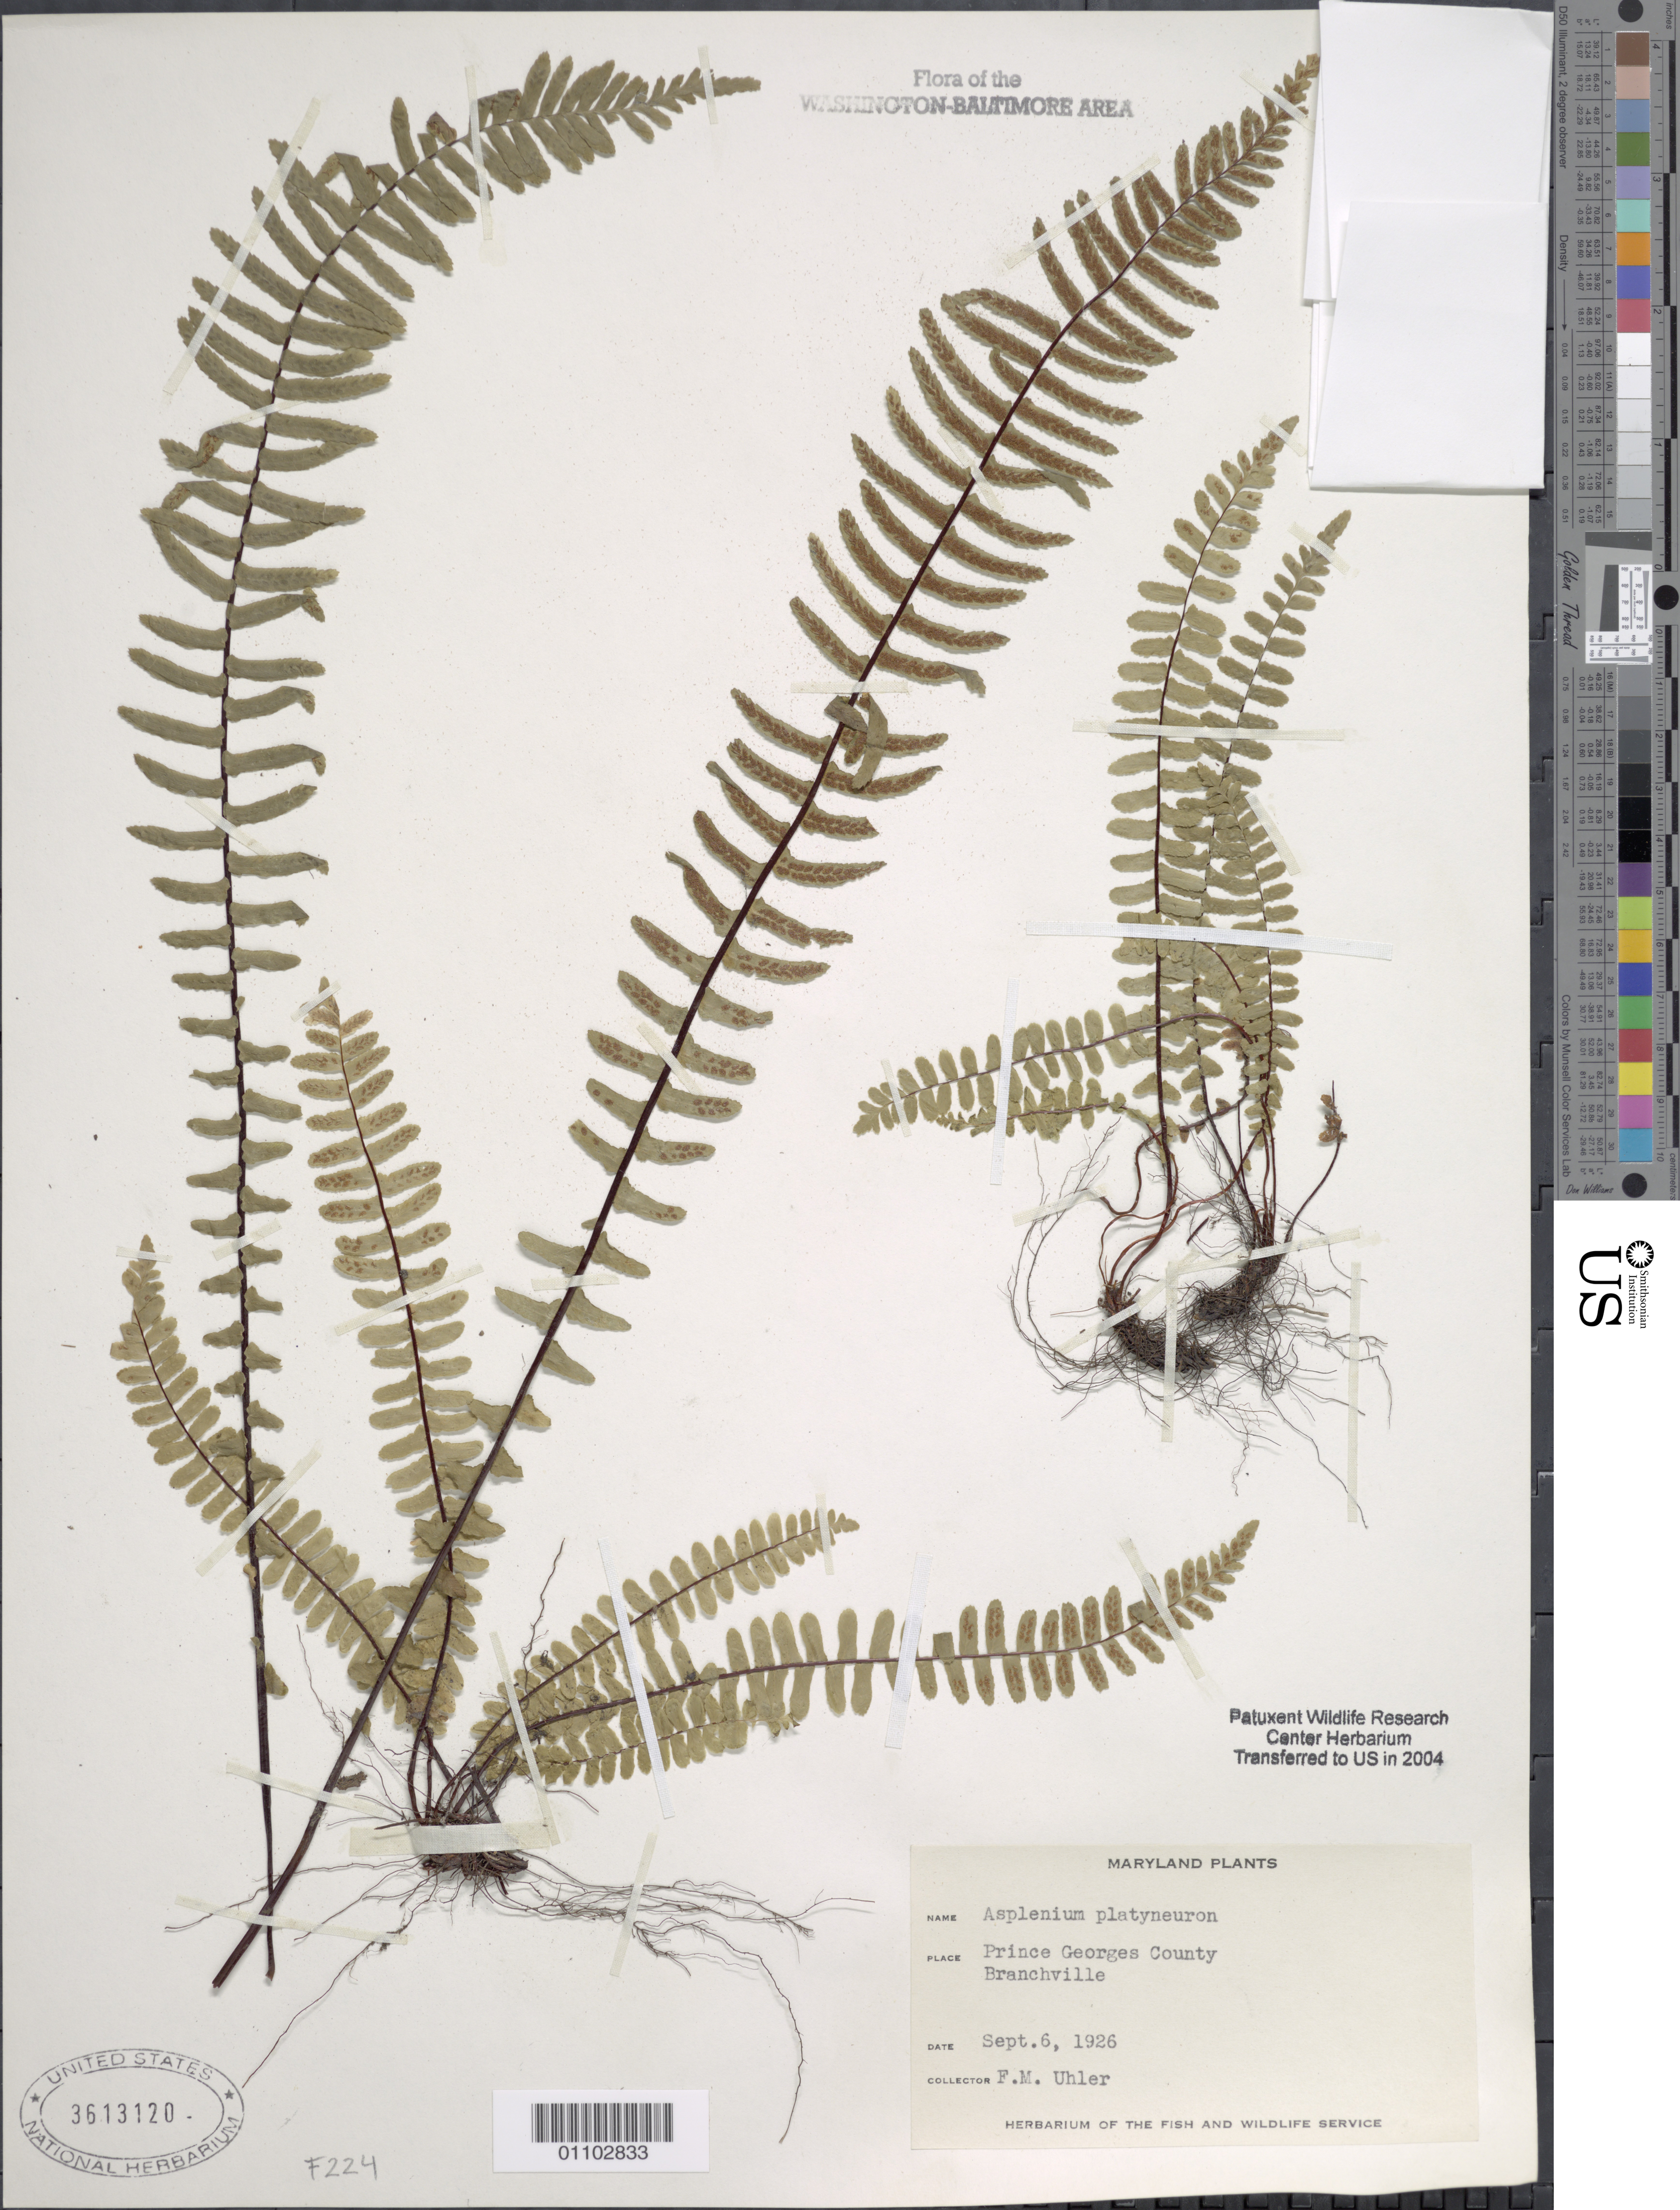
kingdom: Plantae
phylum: Tracheophyta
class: Polypodiopsida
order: Polypodiales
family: Aspleniaceae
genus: Asplenium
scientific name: Asplenium platyneuron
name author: (L.) Britton, Stearns & Poggenb.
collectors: F. Uhler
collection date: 1926-09-06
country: United States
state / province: Maryland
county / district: Prince George's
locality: Branchville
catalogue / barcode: US 3613120